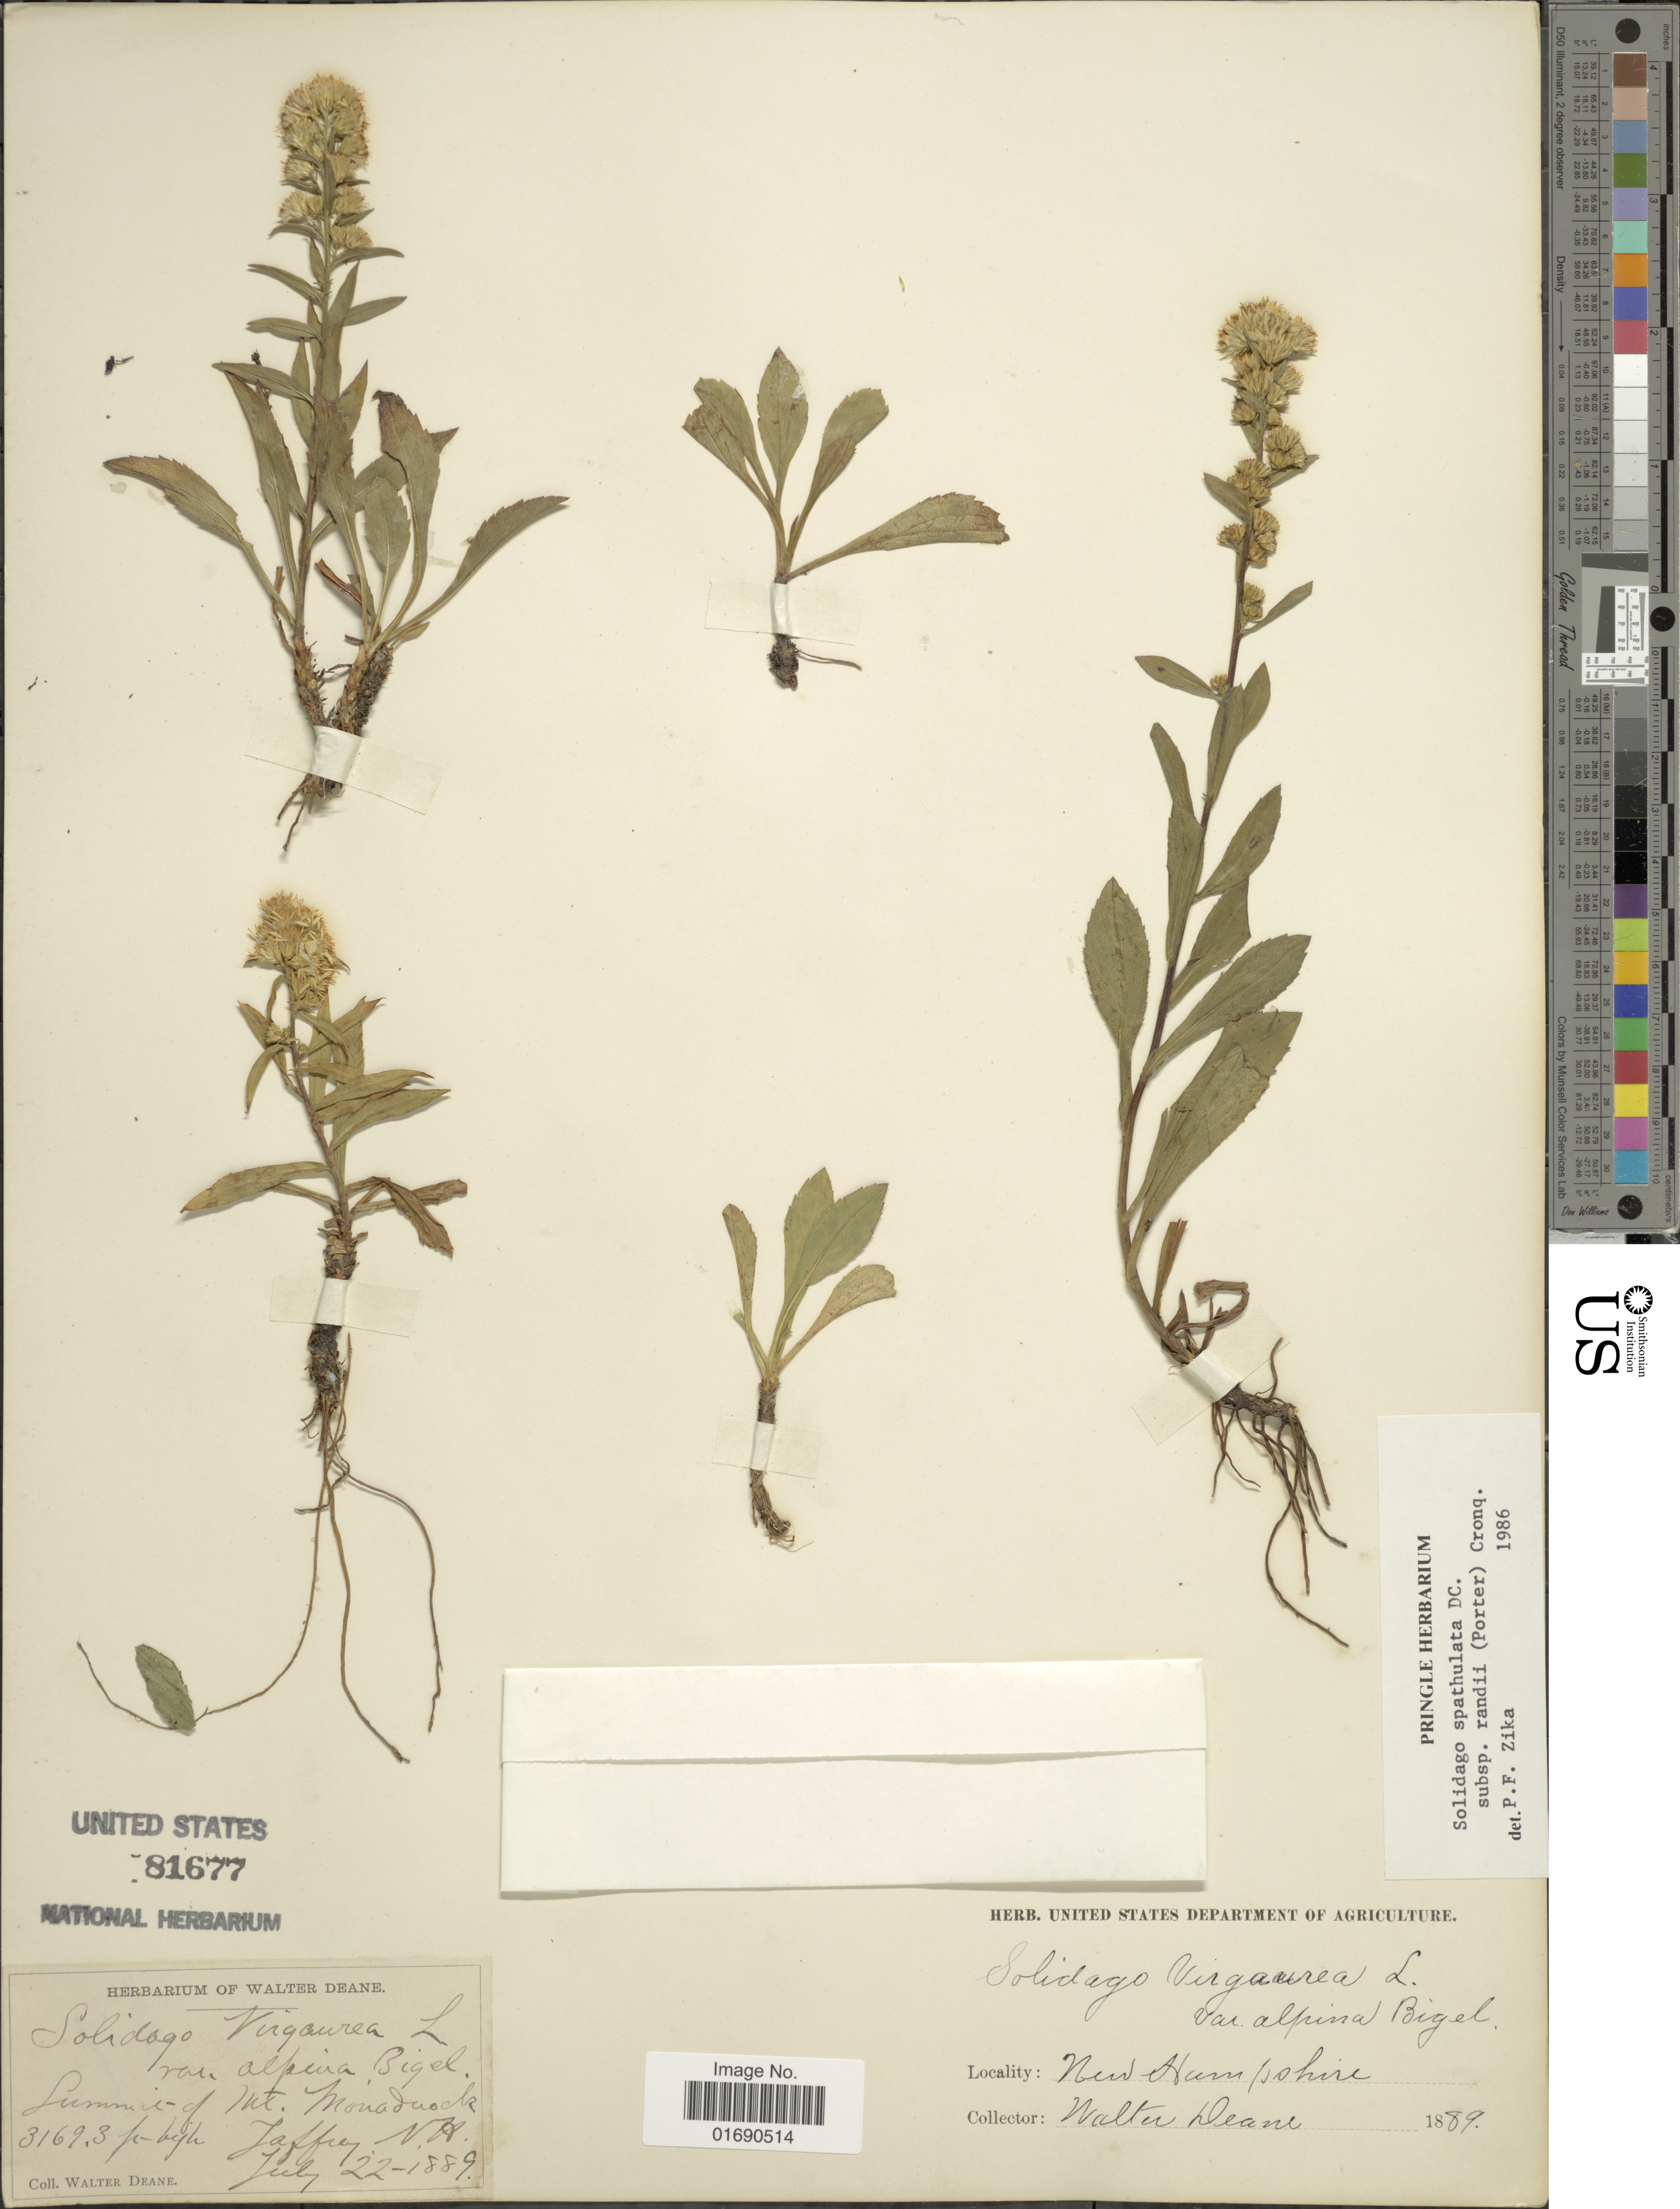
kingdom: Plantae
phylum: Tracheophyta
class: Magnoliopsida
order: Asterales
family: Asteraceae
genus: Solidago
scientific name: Solidago randii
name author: (Porter) Britton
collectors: W. Deane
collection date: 1889-07-22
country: United States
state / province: New Hampshire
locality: Summit of Mt Monadnock, Jeffrey.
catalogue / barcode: US 81677